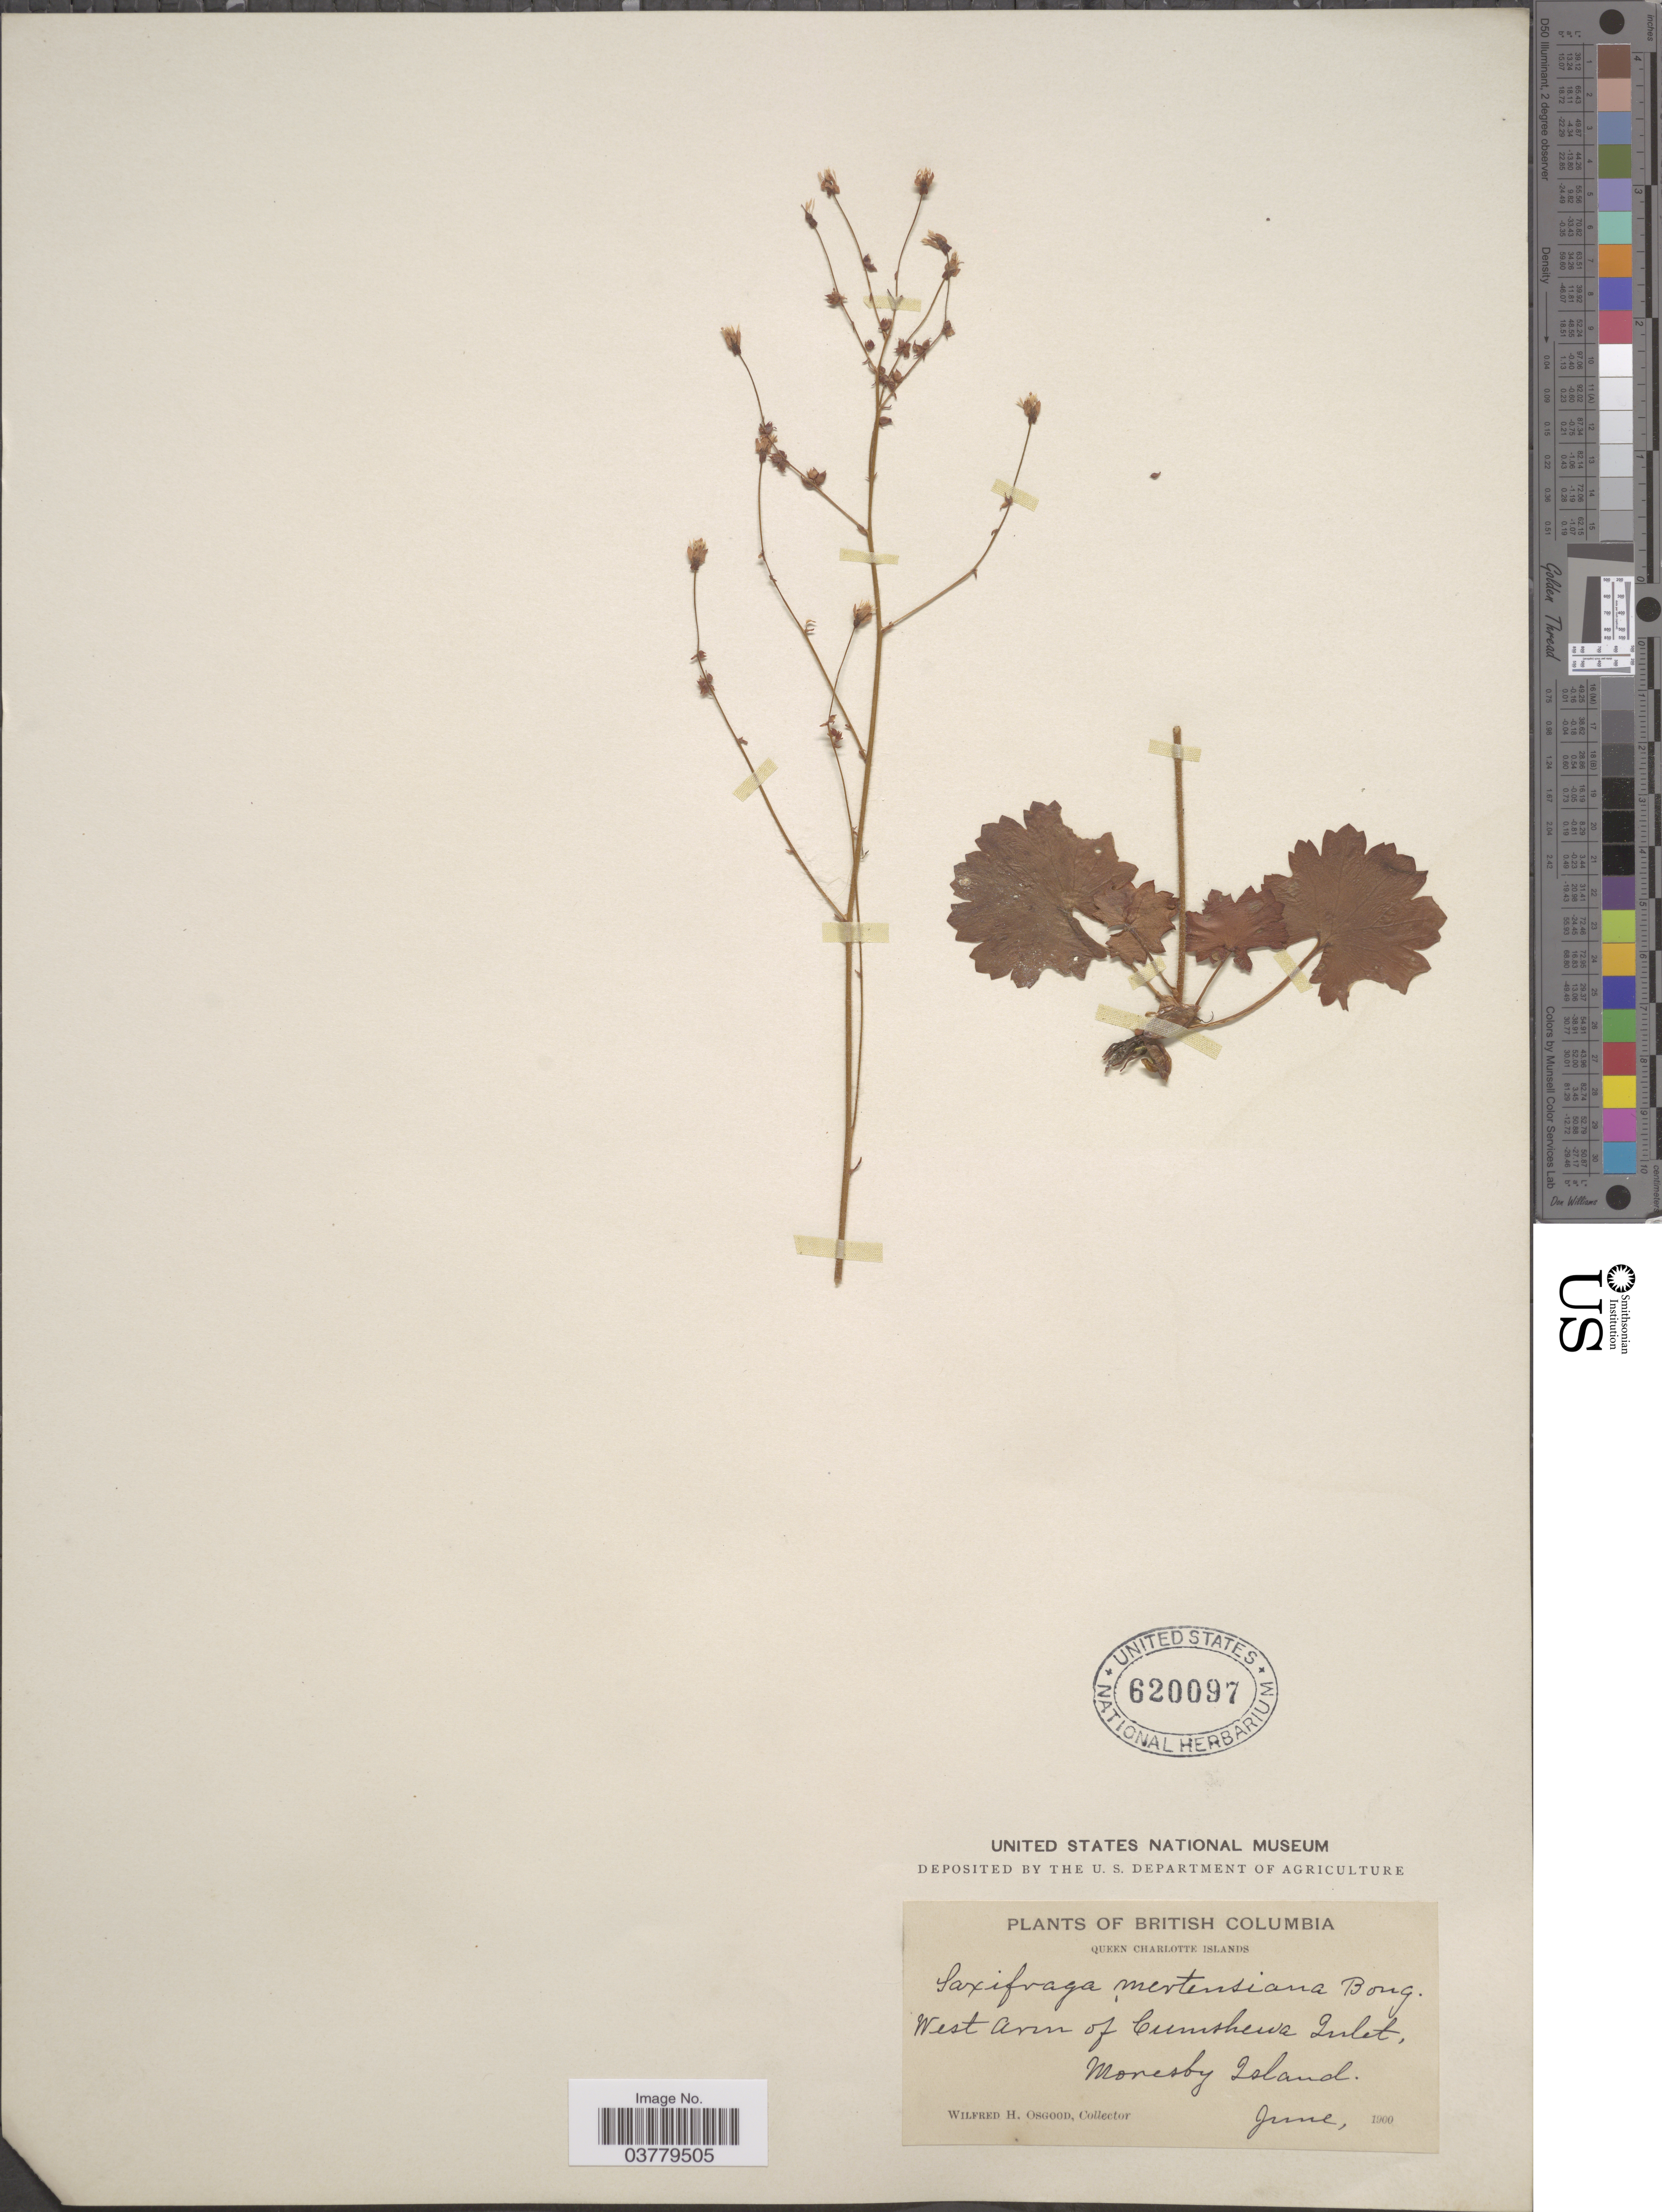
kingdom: Plantae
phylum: Tracheophyta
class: Magnoliopsida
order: Saxifragales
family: Saxifragaceae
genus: Saxifraga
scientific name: Saxifraga mertensiana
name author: Bong.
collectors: W. Osgood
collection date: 1900-06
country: Canada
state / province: British Columbia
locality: Queen Charlotte Islands. West Arm of Cumshewa Inlet, Moresby Island.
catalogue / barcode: US 620097